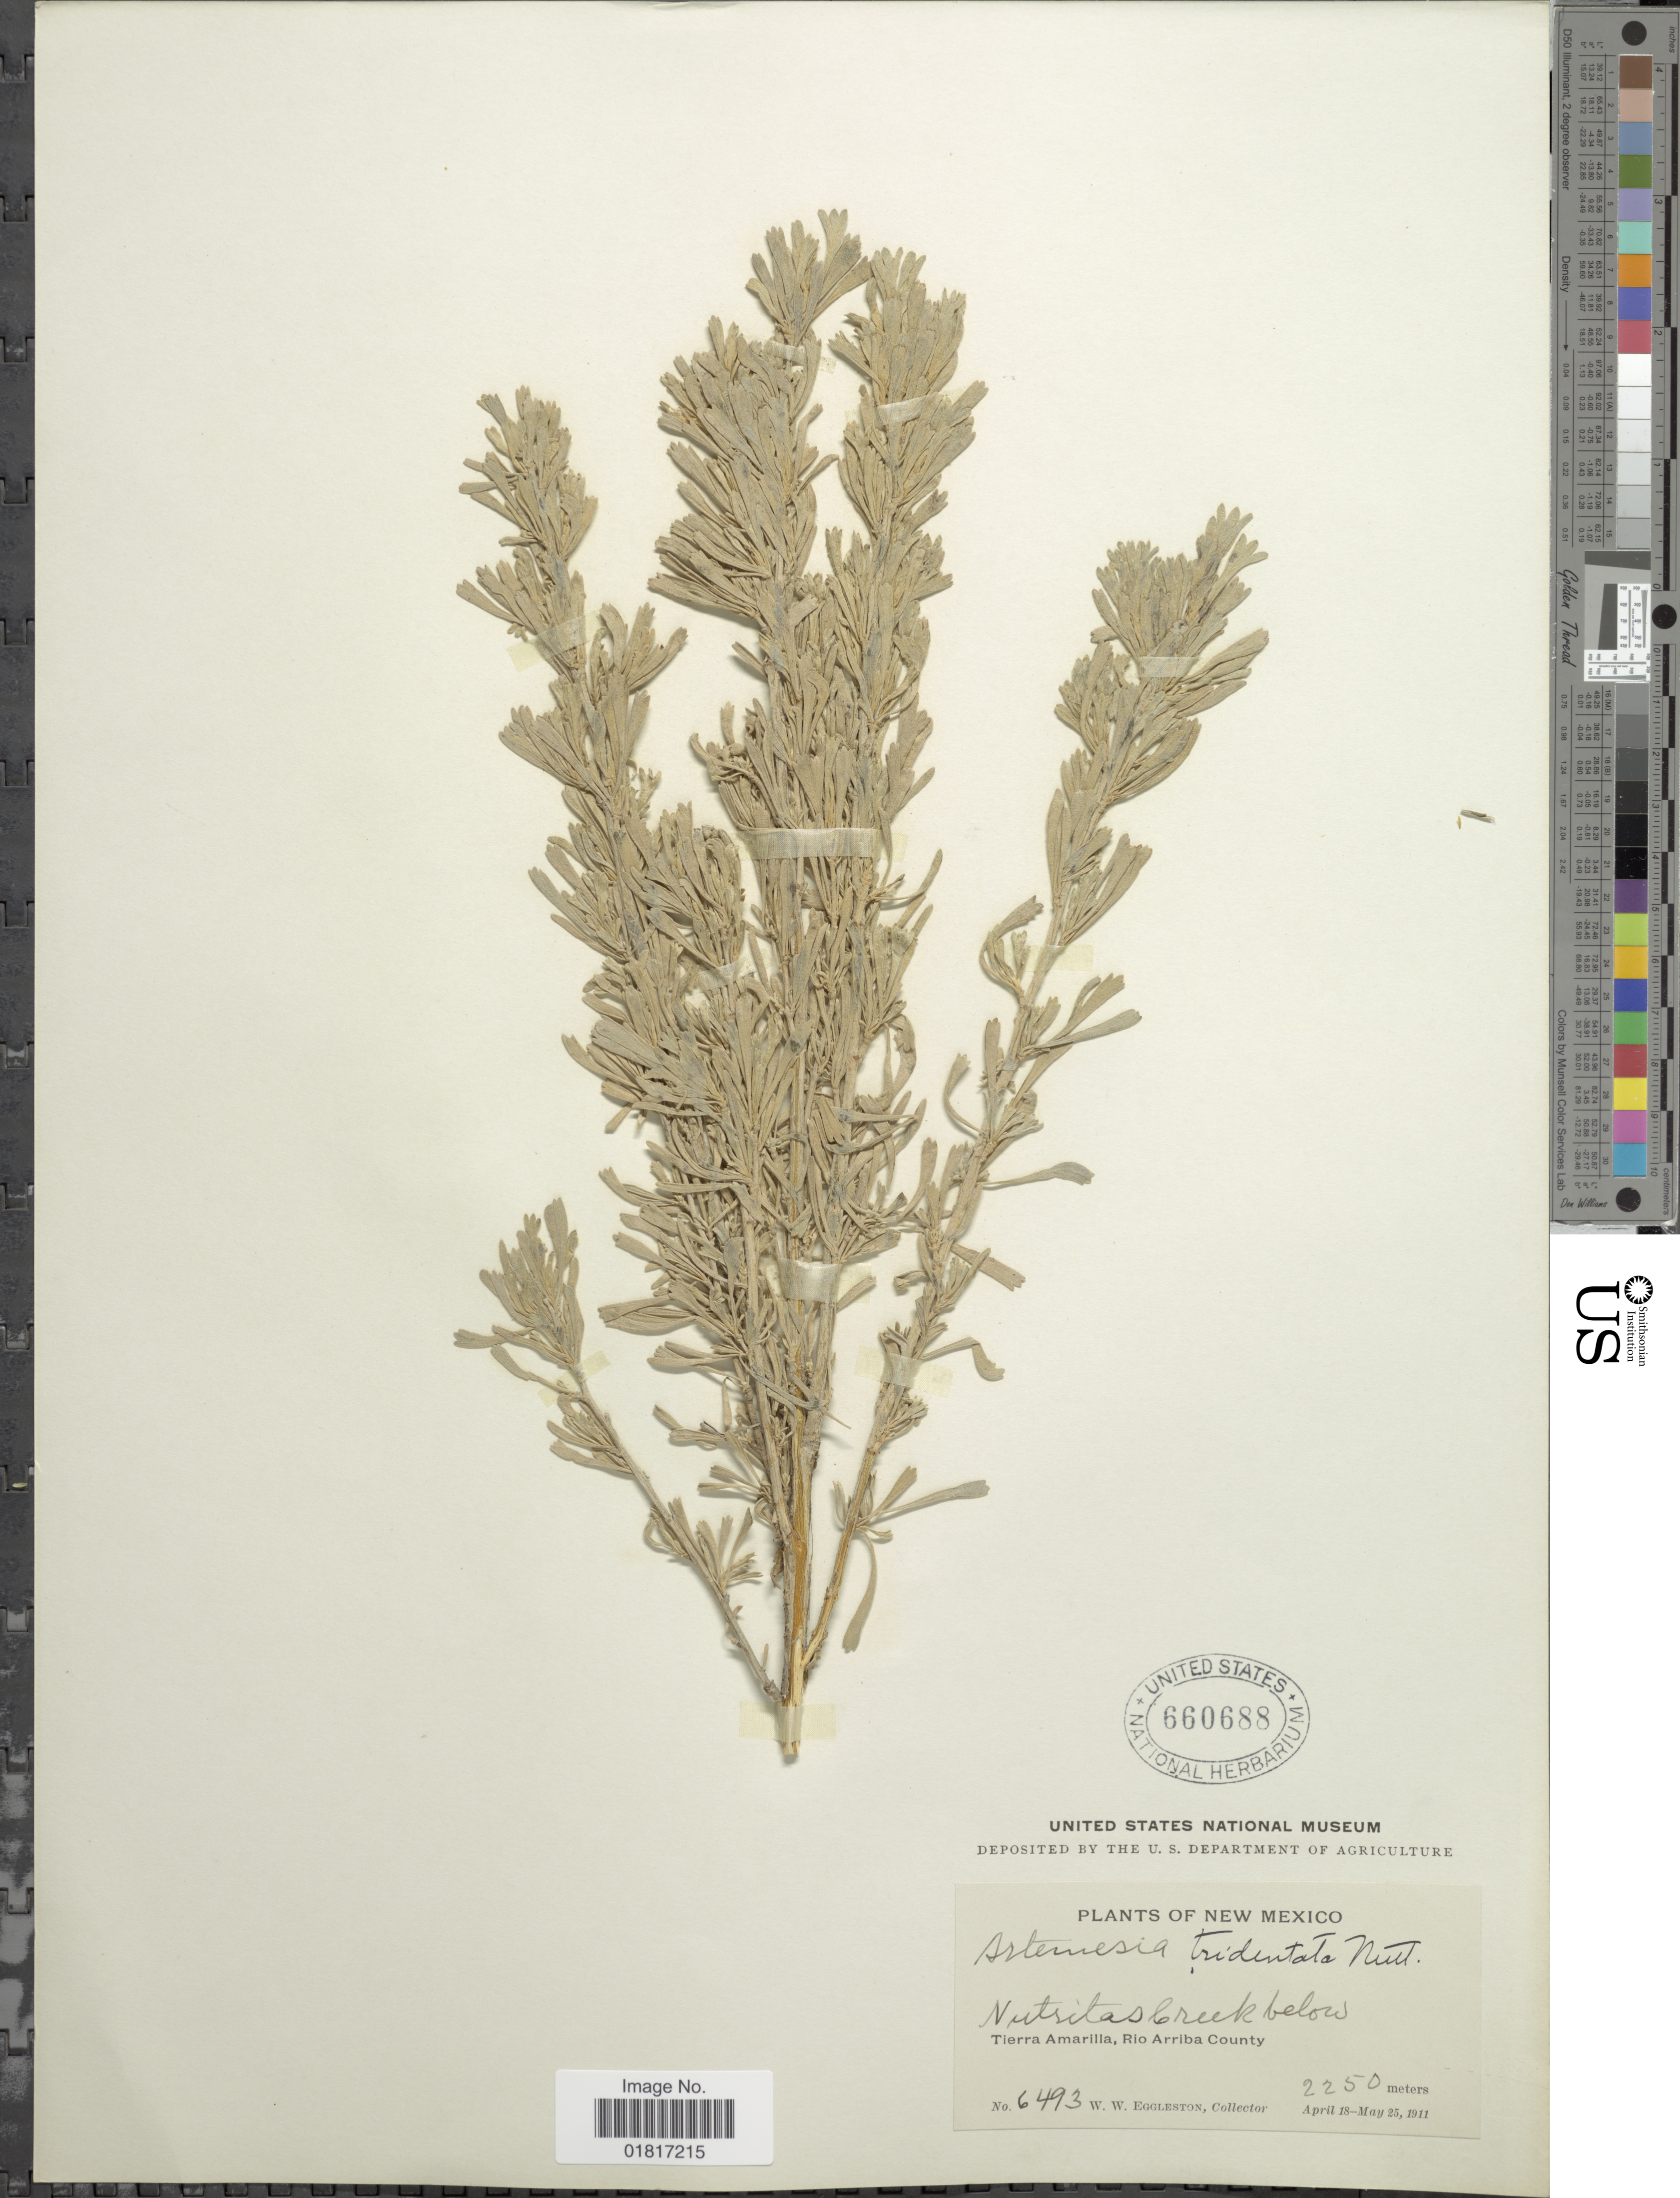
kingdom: Plantae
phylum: Tracheophyta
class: Magnoliopsida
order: Asterales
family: Asteraceae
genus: Artemisia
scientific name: Artemisia tridentata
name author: Nutt.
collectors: W. W. Eggleston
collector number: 6493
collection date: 1911-04-18/1911-05-25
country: United States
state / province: New Mexico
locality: Nutritas Creek below Tierra Amarilla, Rio Arriba County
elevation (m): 2250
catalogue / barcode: US 660688